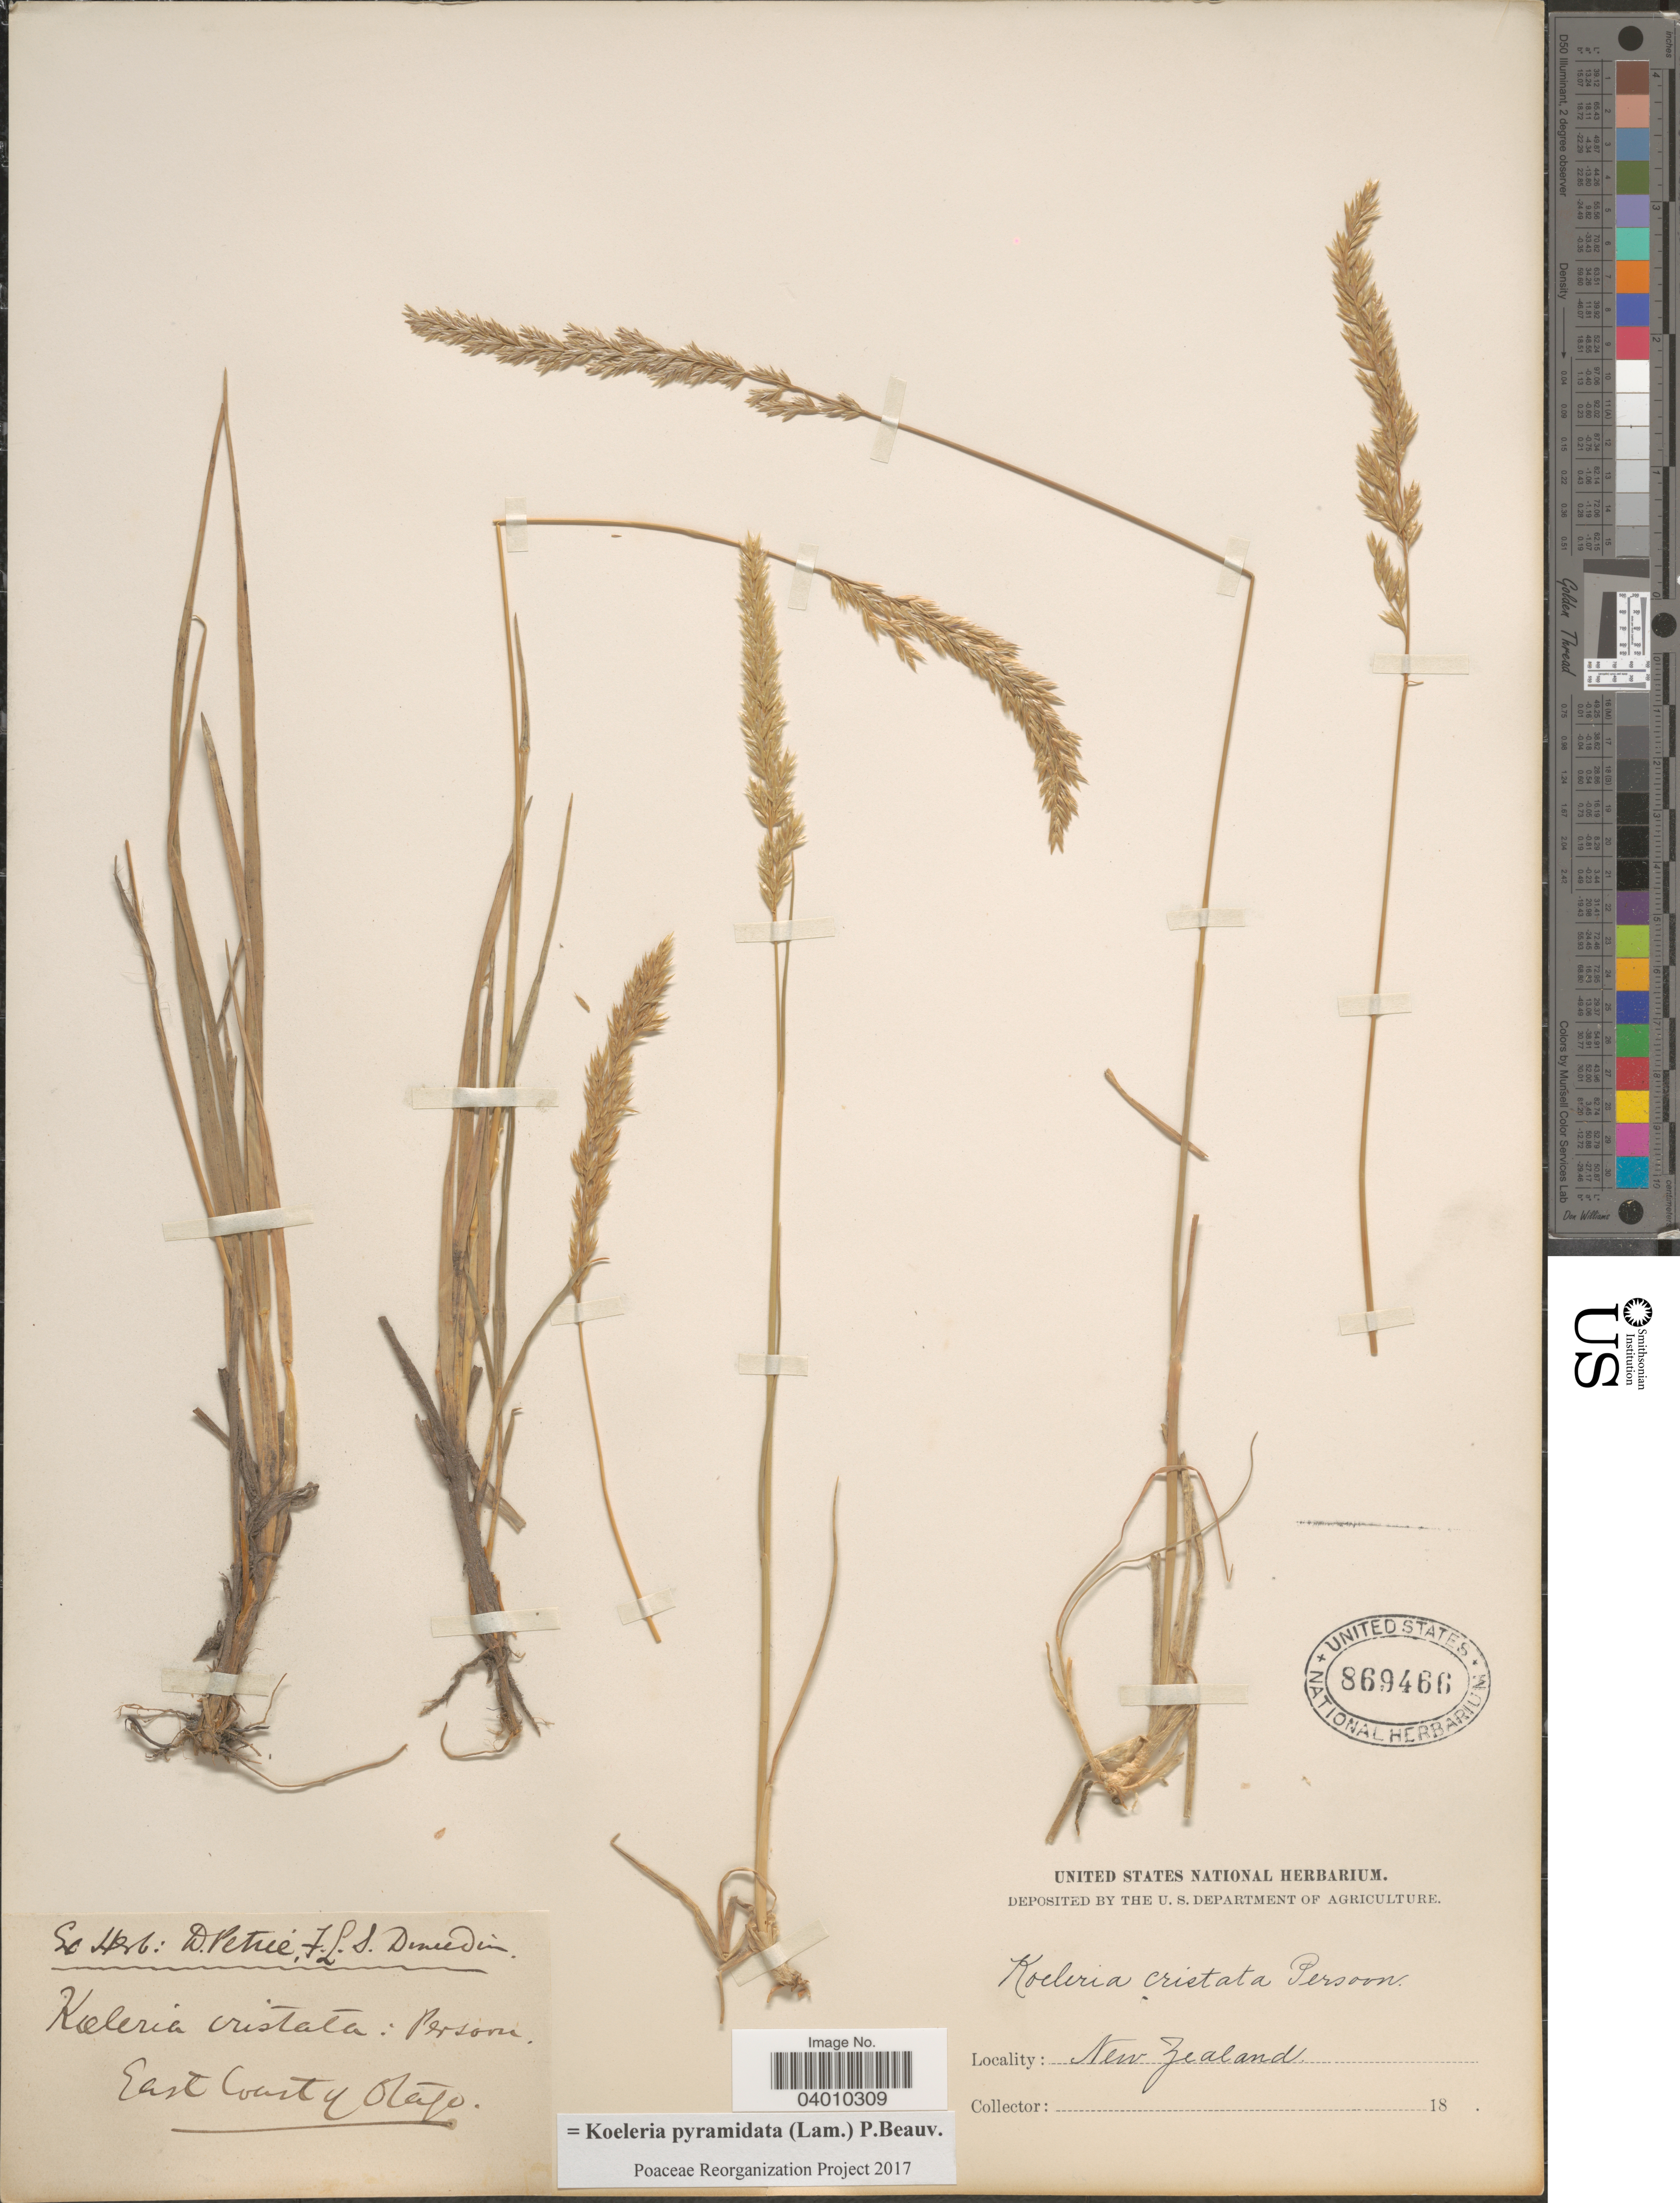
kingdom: Plantae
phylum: Tracheophyta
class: Liliopsida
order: Poales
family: Poaceae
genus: Koeleria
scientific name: Koeleria pyramidata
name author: (Lam.) P. Beauv.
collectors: Ex Herb. D. Petrie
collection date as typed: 18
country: New Zealand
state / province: Otago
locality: East Coast of Otago.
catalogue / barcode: US 869466